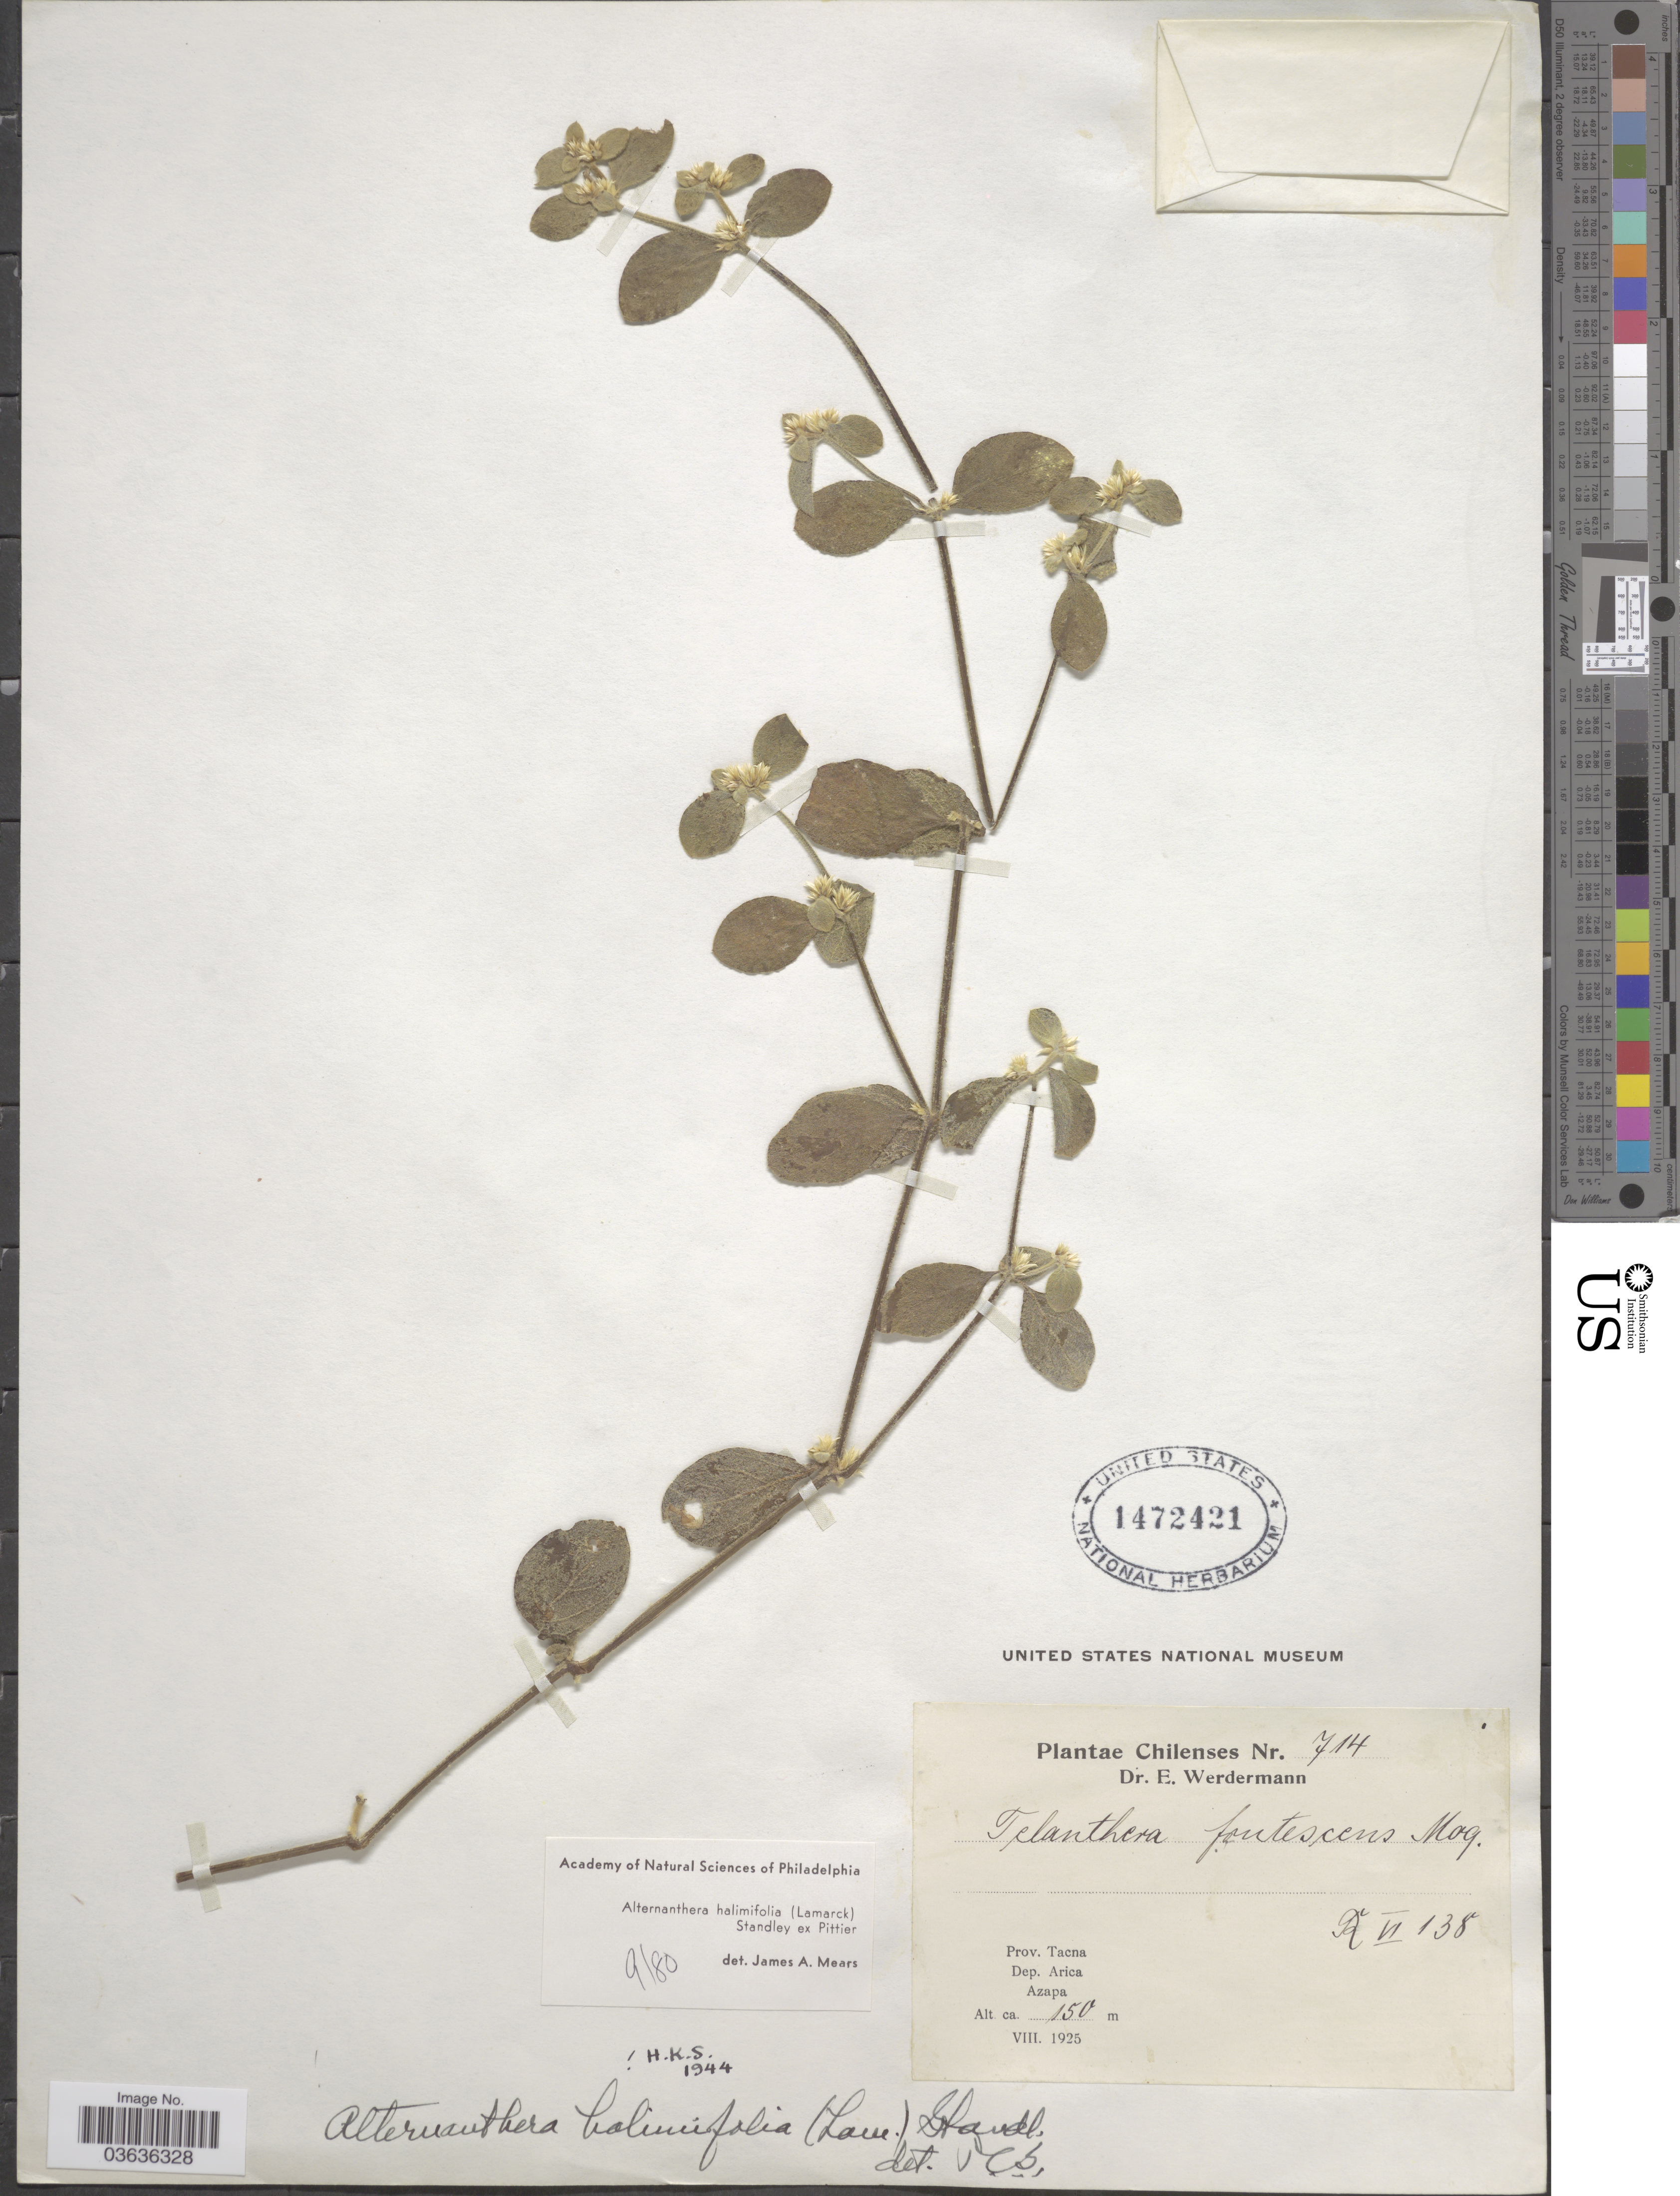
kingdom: Plantae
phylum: Tracheophyta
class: Magnoliopsida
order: Caryophyllales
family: Amaranthaceae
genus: Alternanthera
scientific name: Alternanthera halimifolia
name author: (Lam.) Standl. ex Pittier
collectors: E. Werdermann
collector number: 714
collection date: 1925-08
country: Chile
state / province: Arica y Parinacota (XV)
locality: Prov. Tacna. Dep. Arica. Azapa.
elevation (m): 150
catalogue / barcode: US 1472421